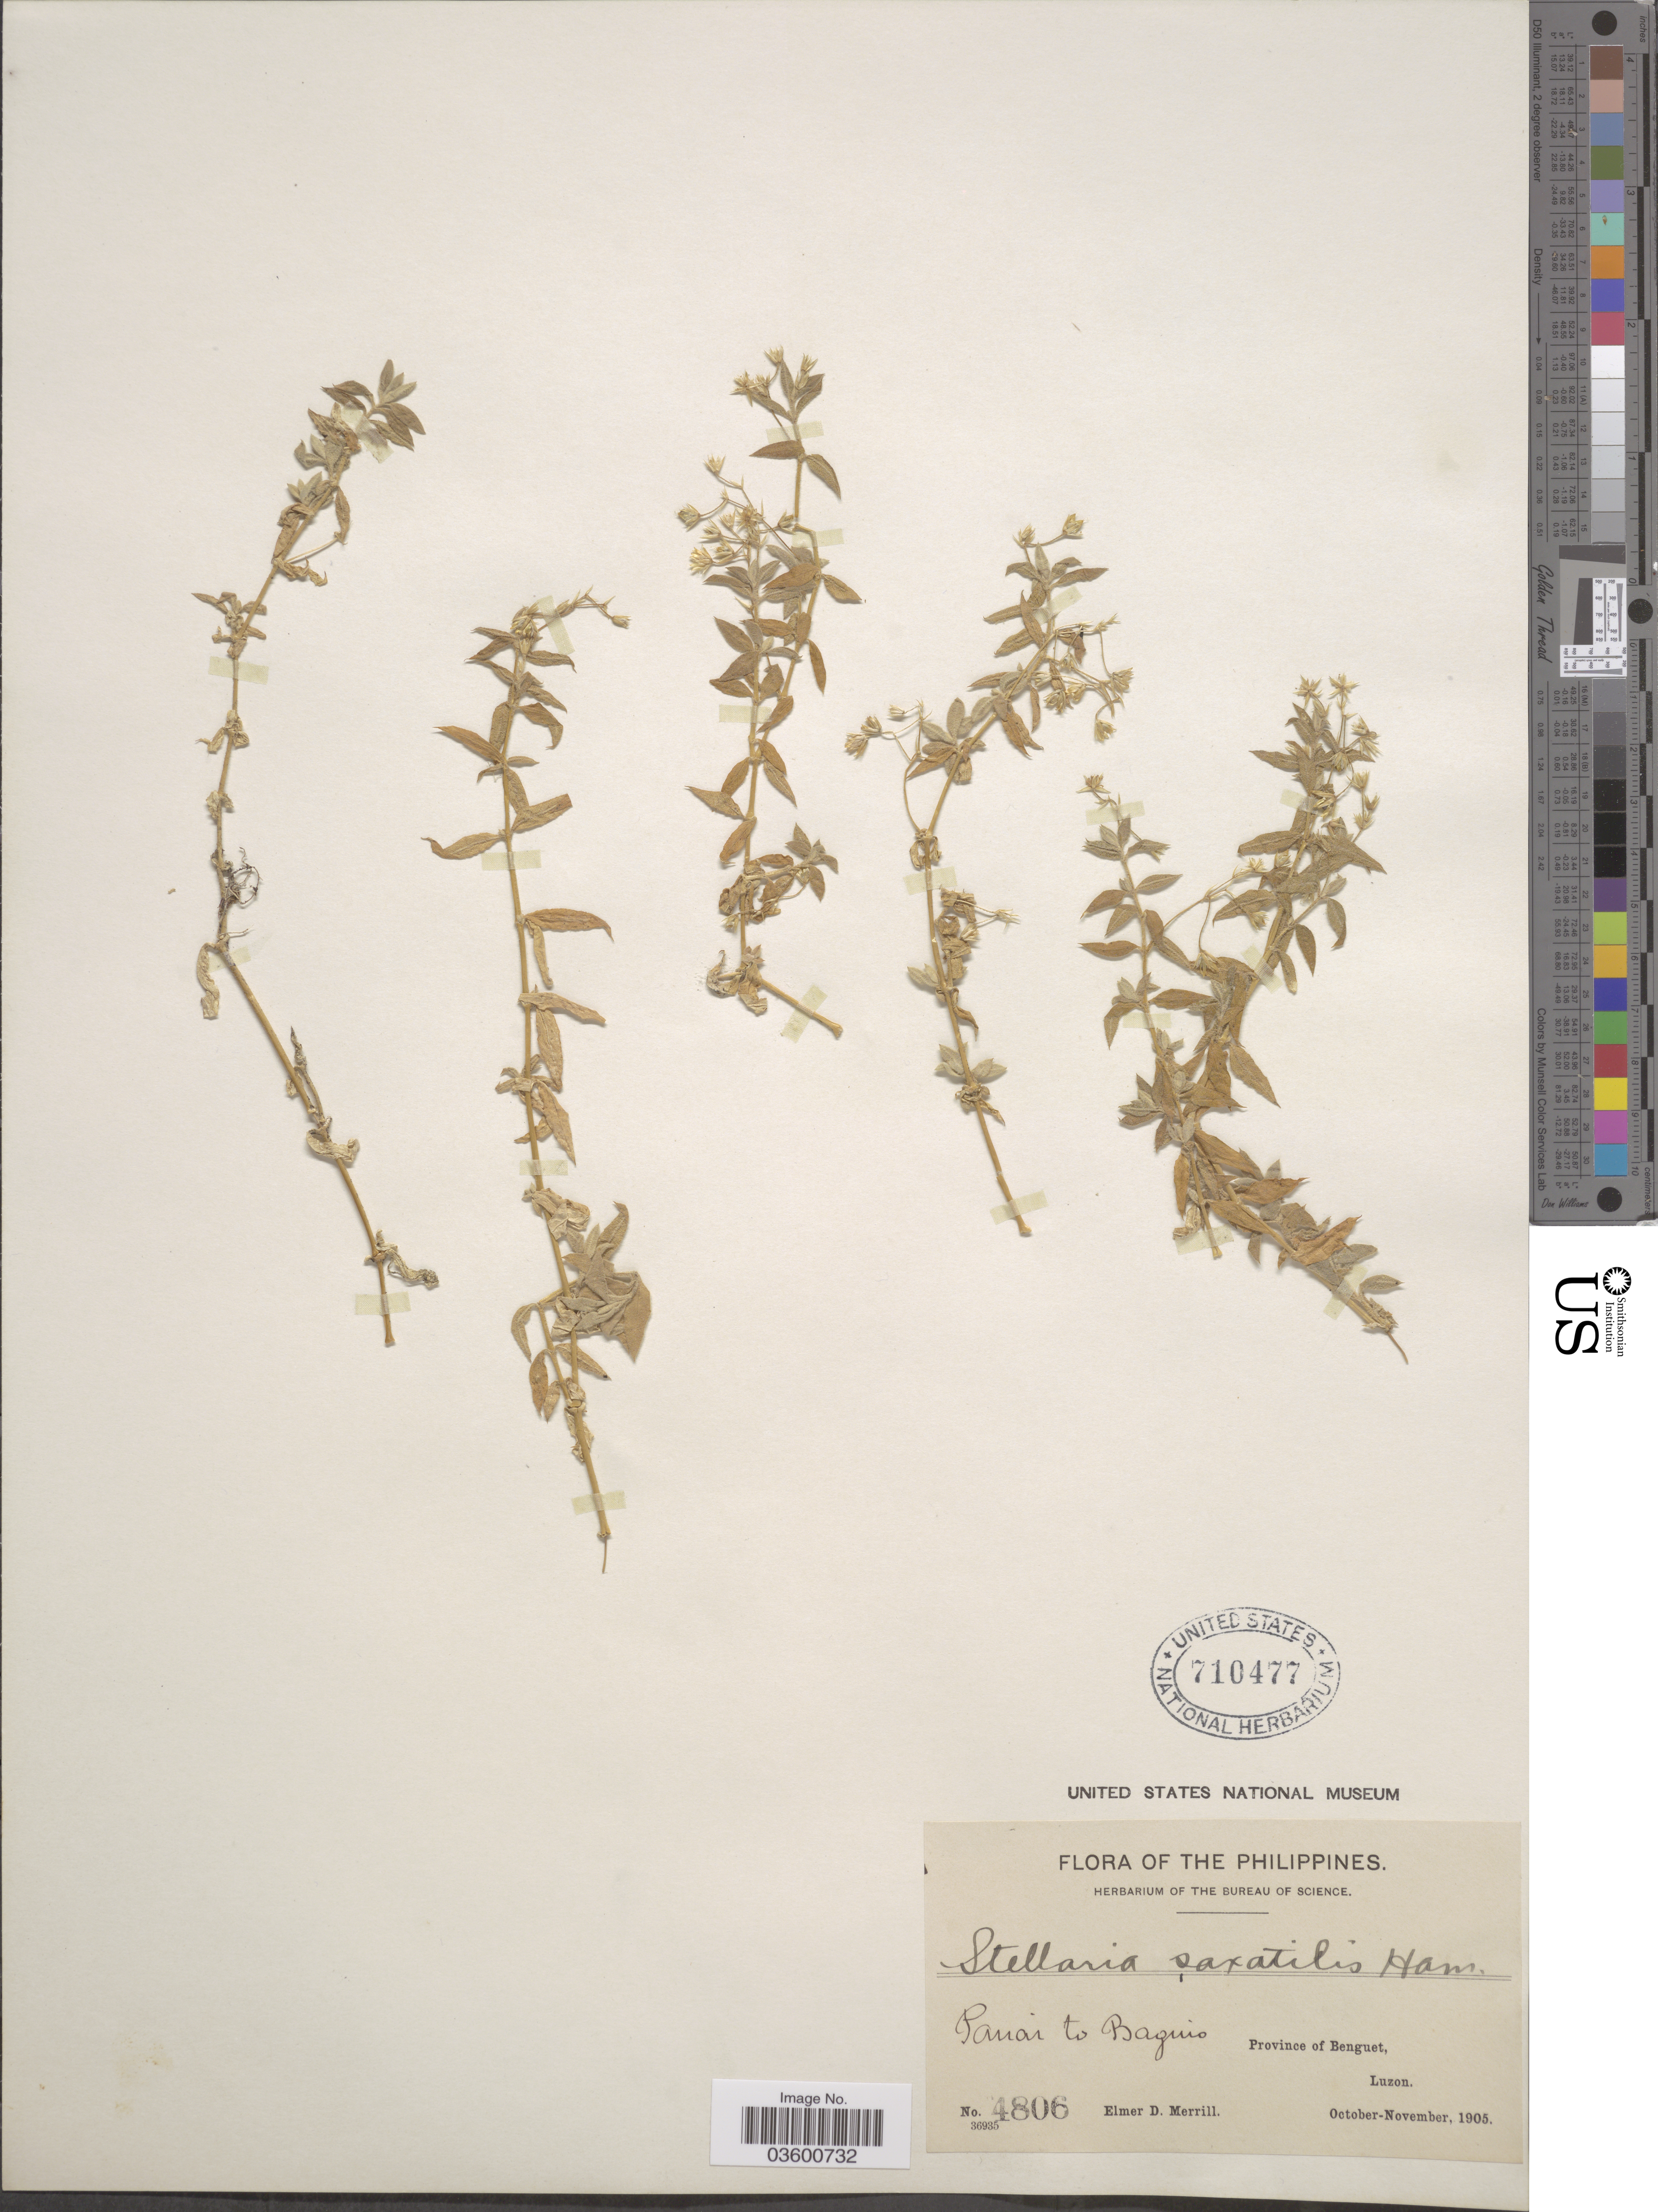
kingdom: Plantae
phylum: Tracheophyta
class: Magnoliopsida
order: Caryophyllales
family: Caryophyllaceae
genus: Alsine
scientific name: Alsine laxa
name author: Jord.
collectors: E. D. Merrill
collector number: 4806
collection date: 1905-10/1905-11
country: Philippines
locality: Pauai to Baguio. Province of Benguet, Luzon.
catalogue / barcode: US 710477